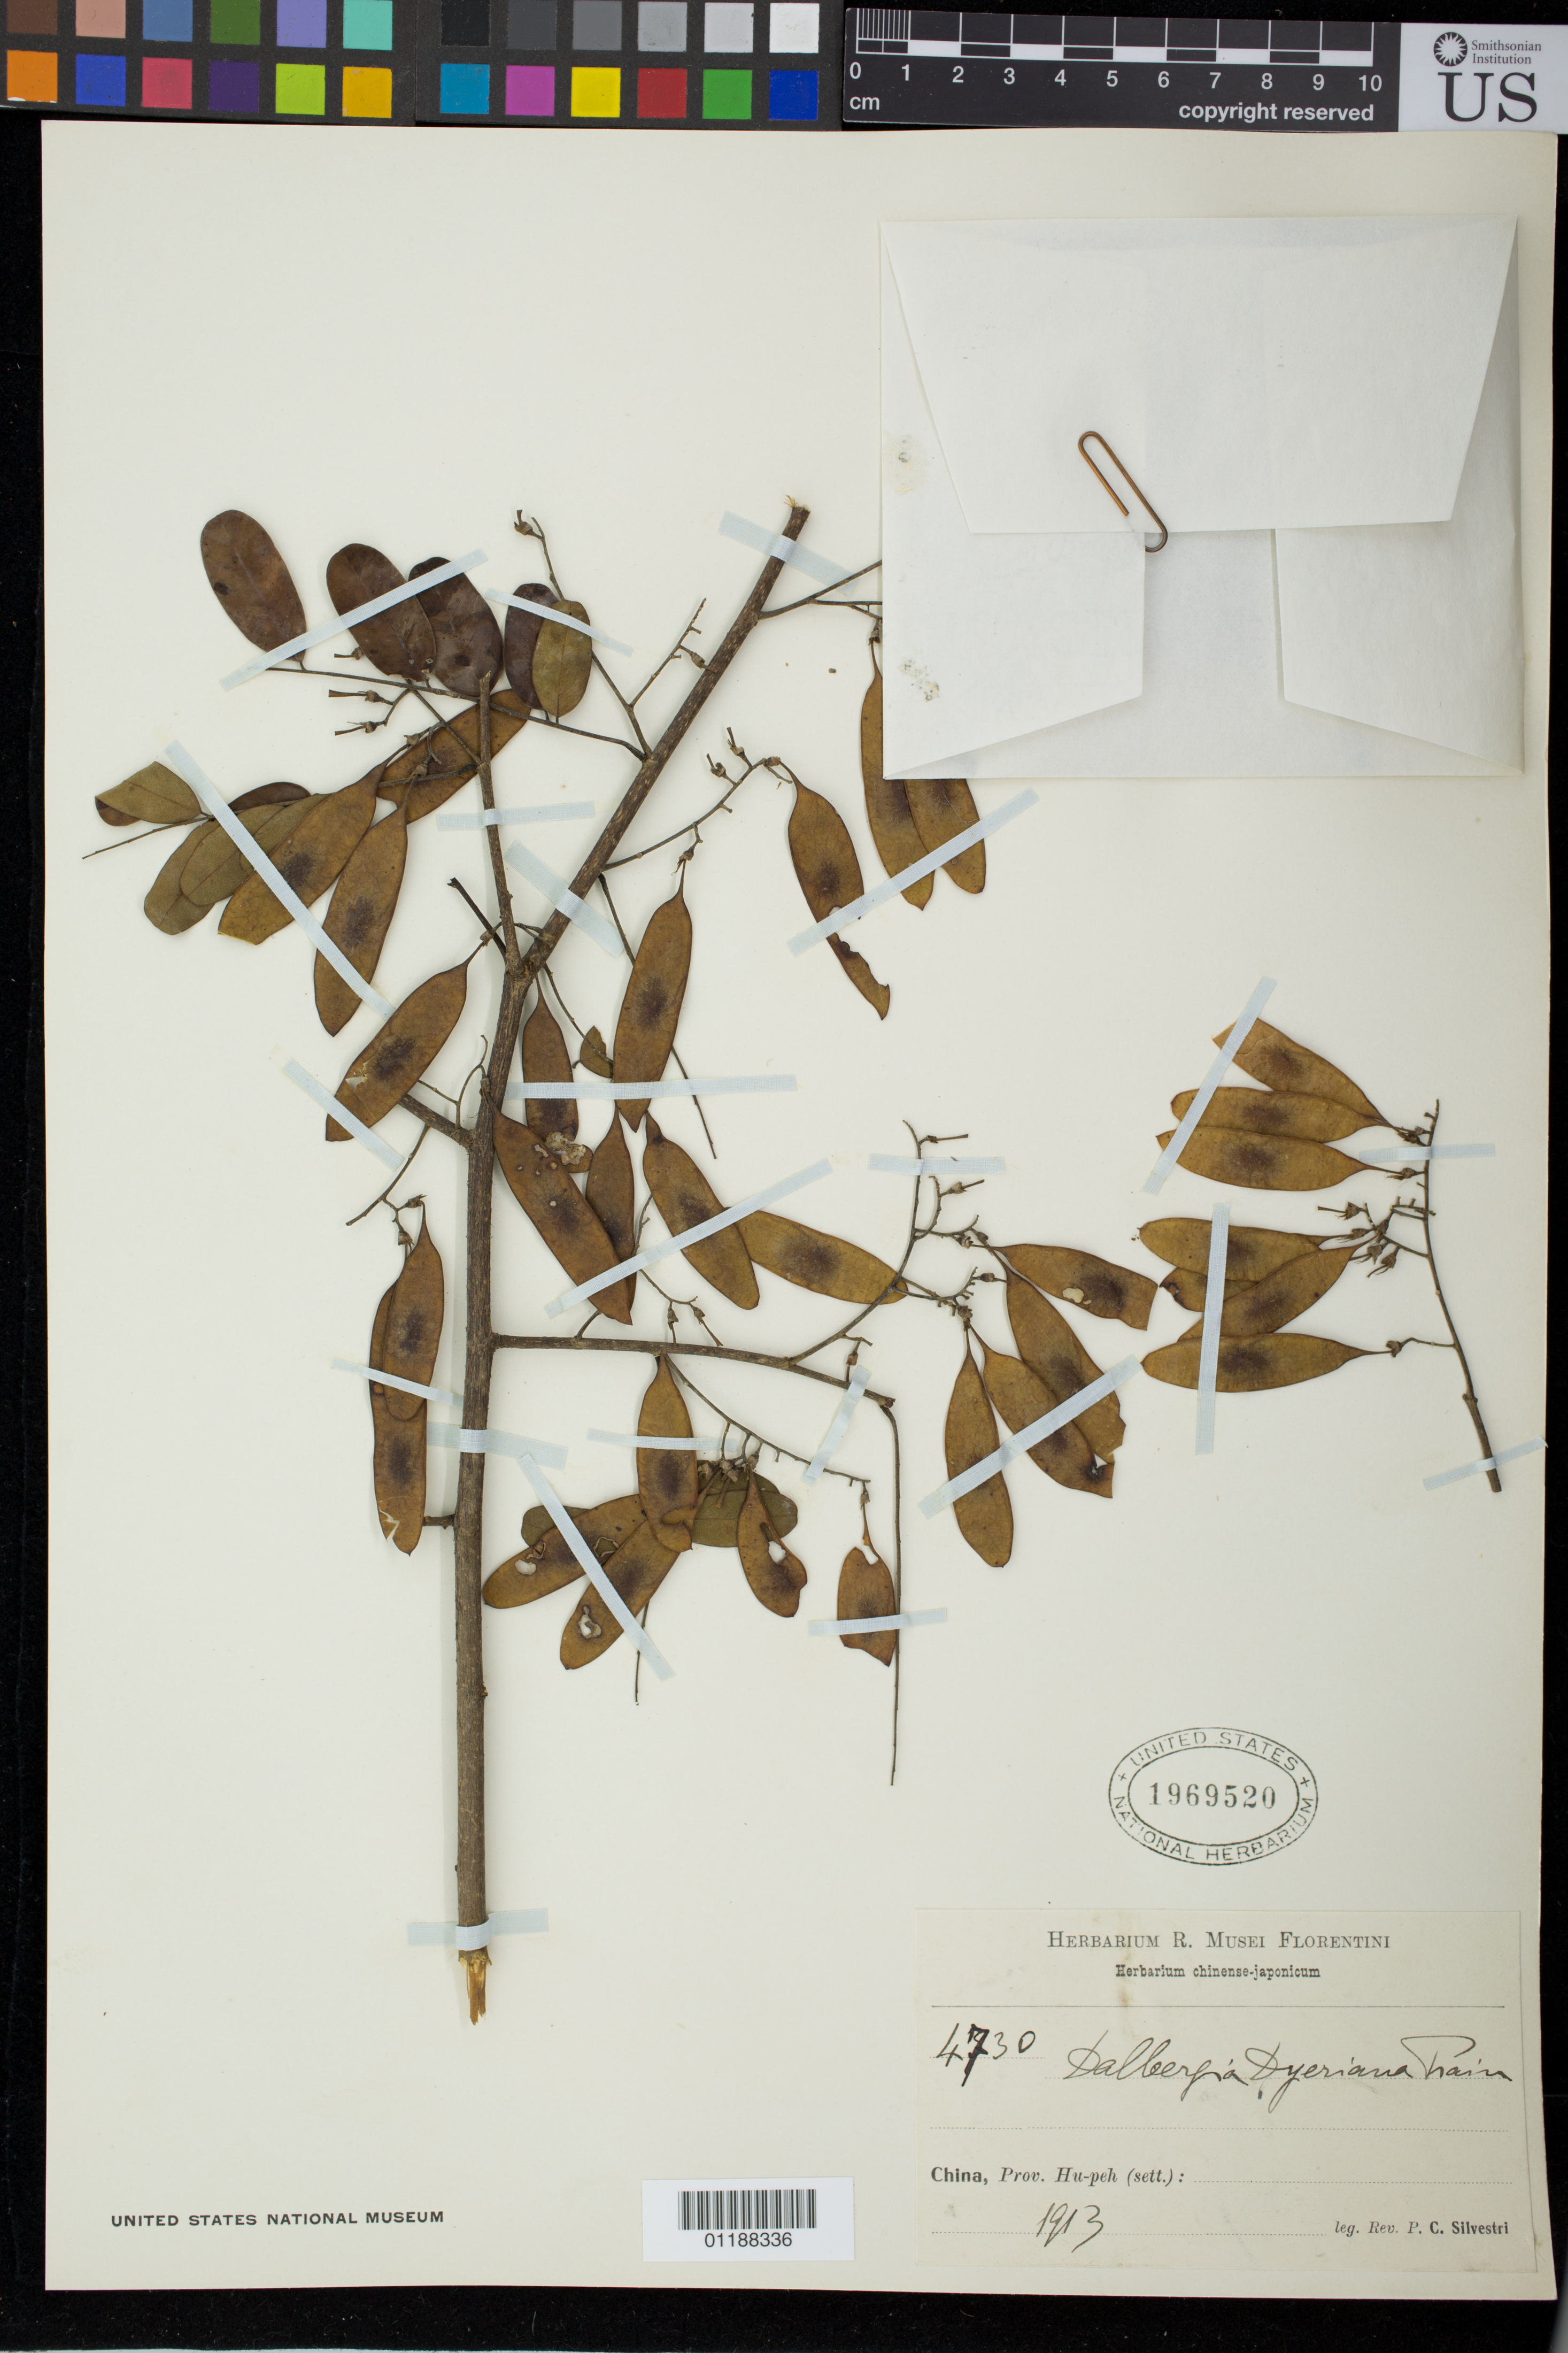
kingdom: Plantae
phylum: Tracheophyta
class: Magnoliopsida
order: Fabales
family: Fabaceae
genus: Dalbergia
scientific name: Dalbergia dyeriana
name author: B. Harms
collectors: P. Silvestri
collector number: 4730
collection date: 1913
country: China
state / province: Hubei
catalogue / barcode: US 1969520